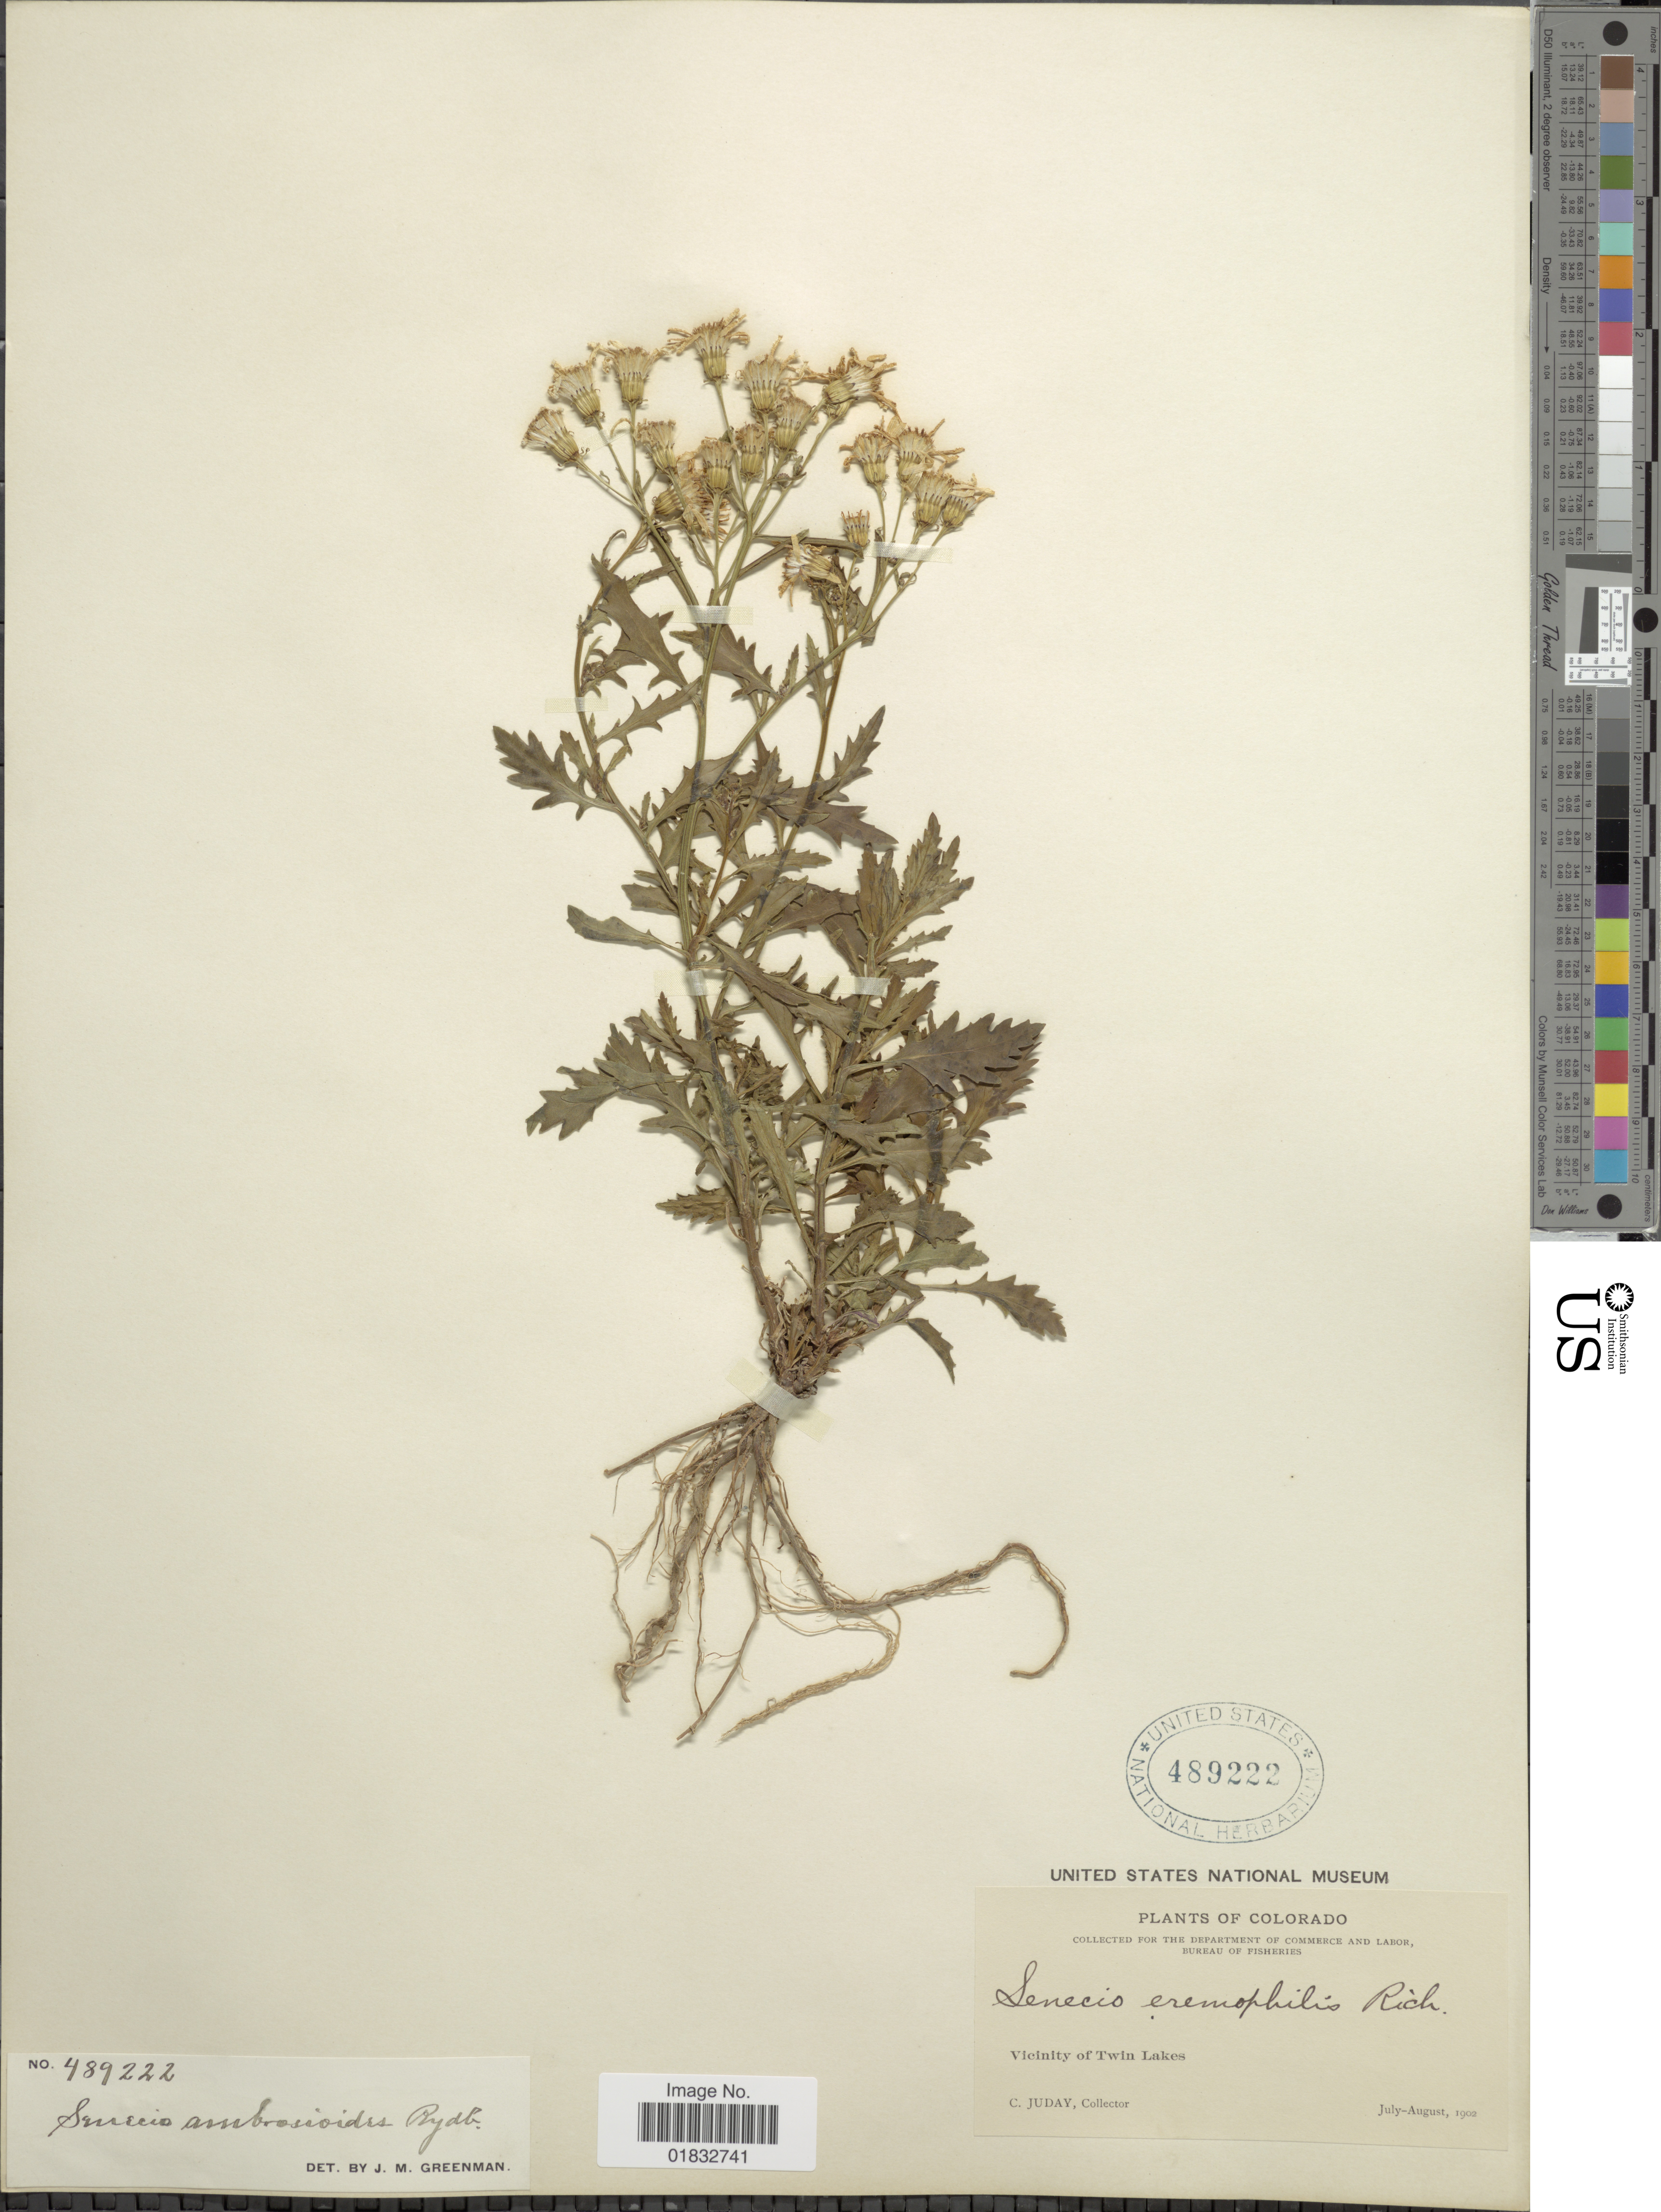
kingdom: Plantae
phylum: Tracheophyta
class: Magnoliopsida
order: Asterales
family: Asteraceae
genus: Senecio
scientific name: Senecio eremophilus var. kingii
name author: (Rydb.) Greenm.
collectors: C. Juday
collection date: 1902-07/1902-08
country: United States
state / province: Colorado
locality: Vicinity of Twin Lakes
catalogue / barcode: US 489222